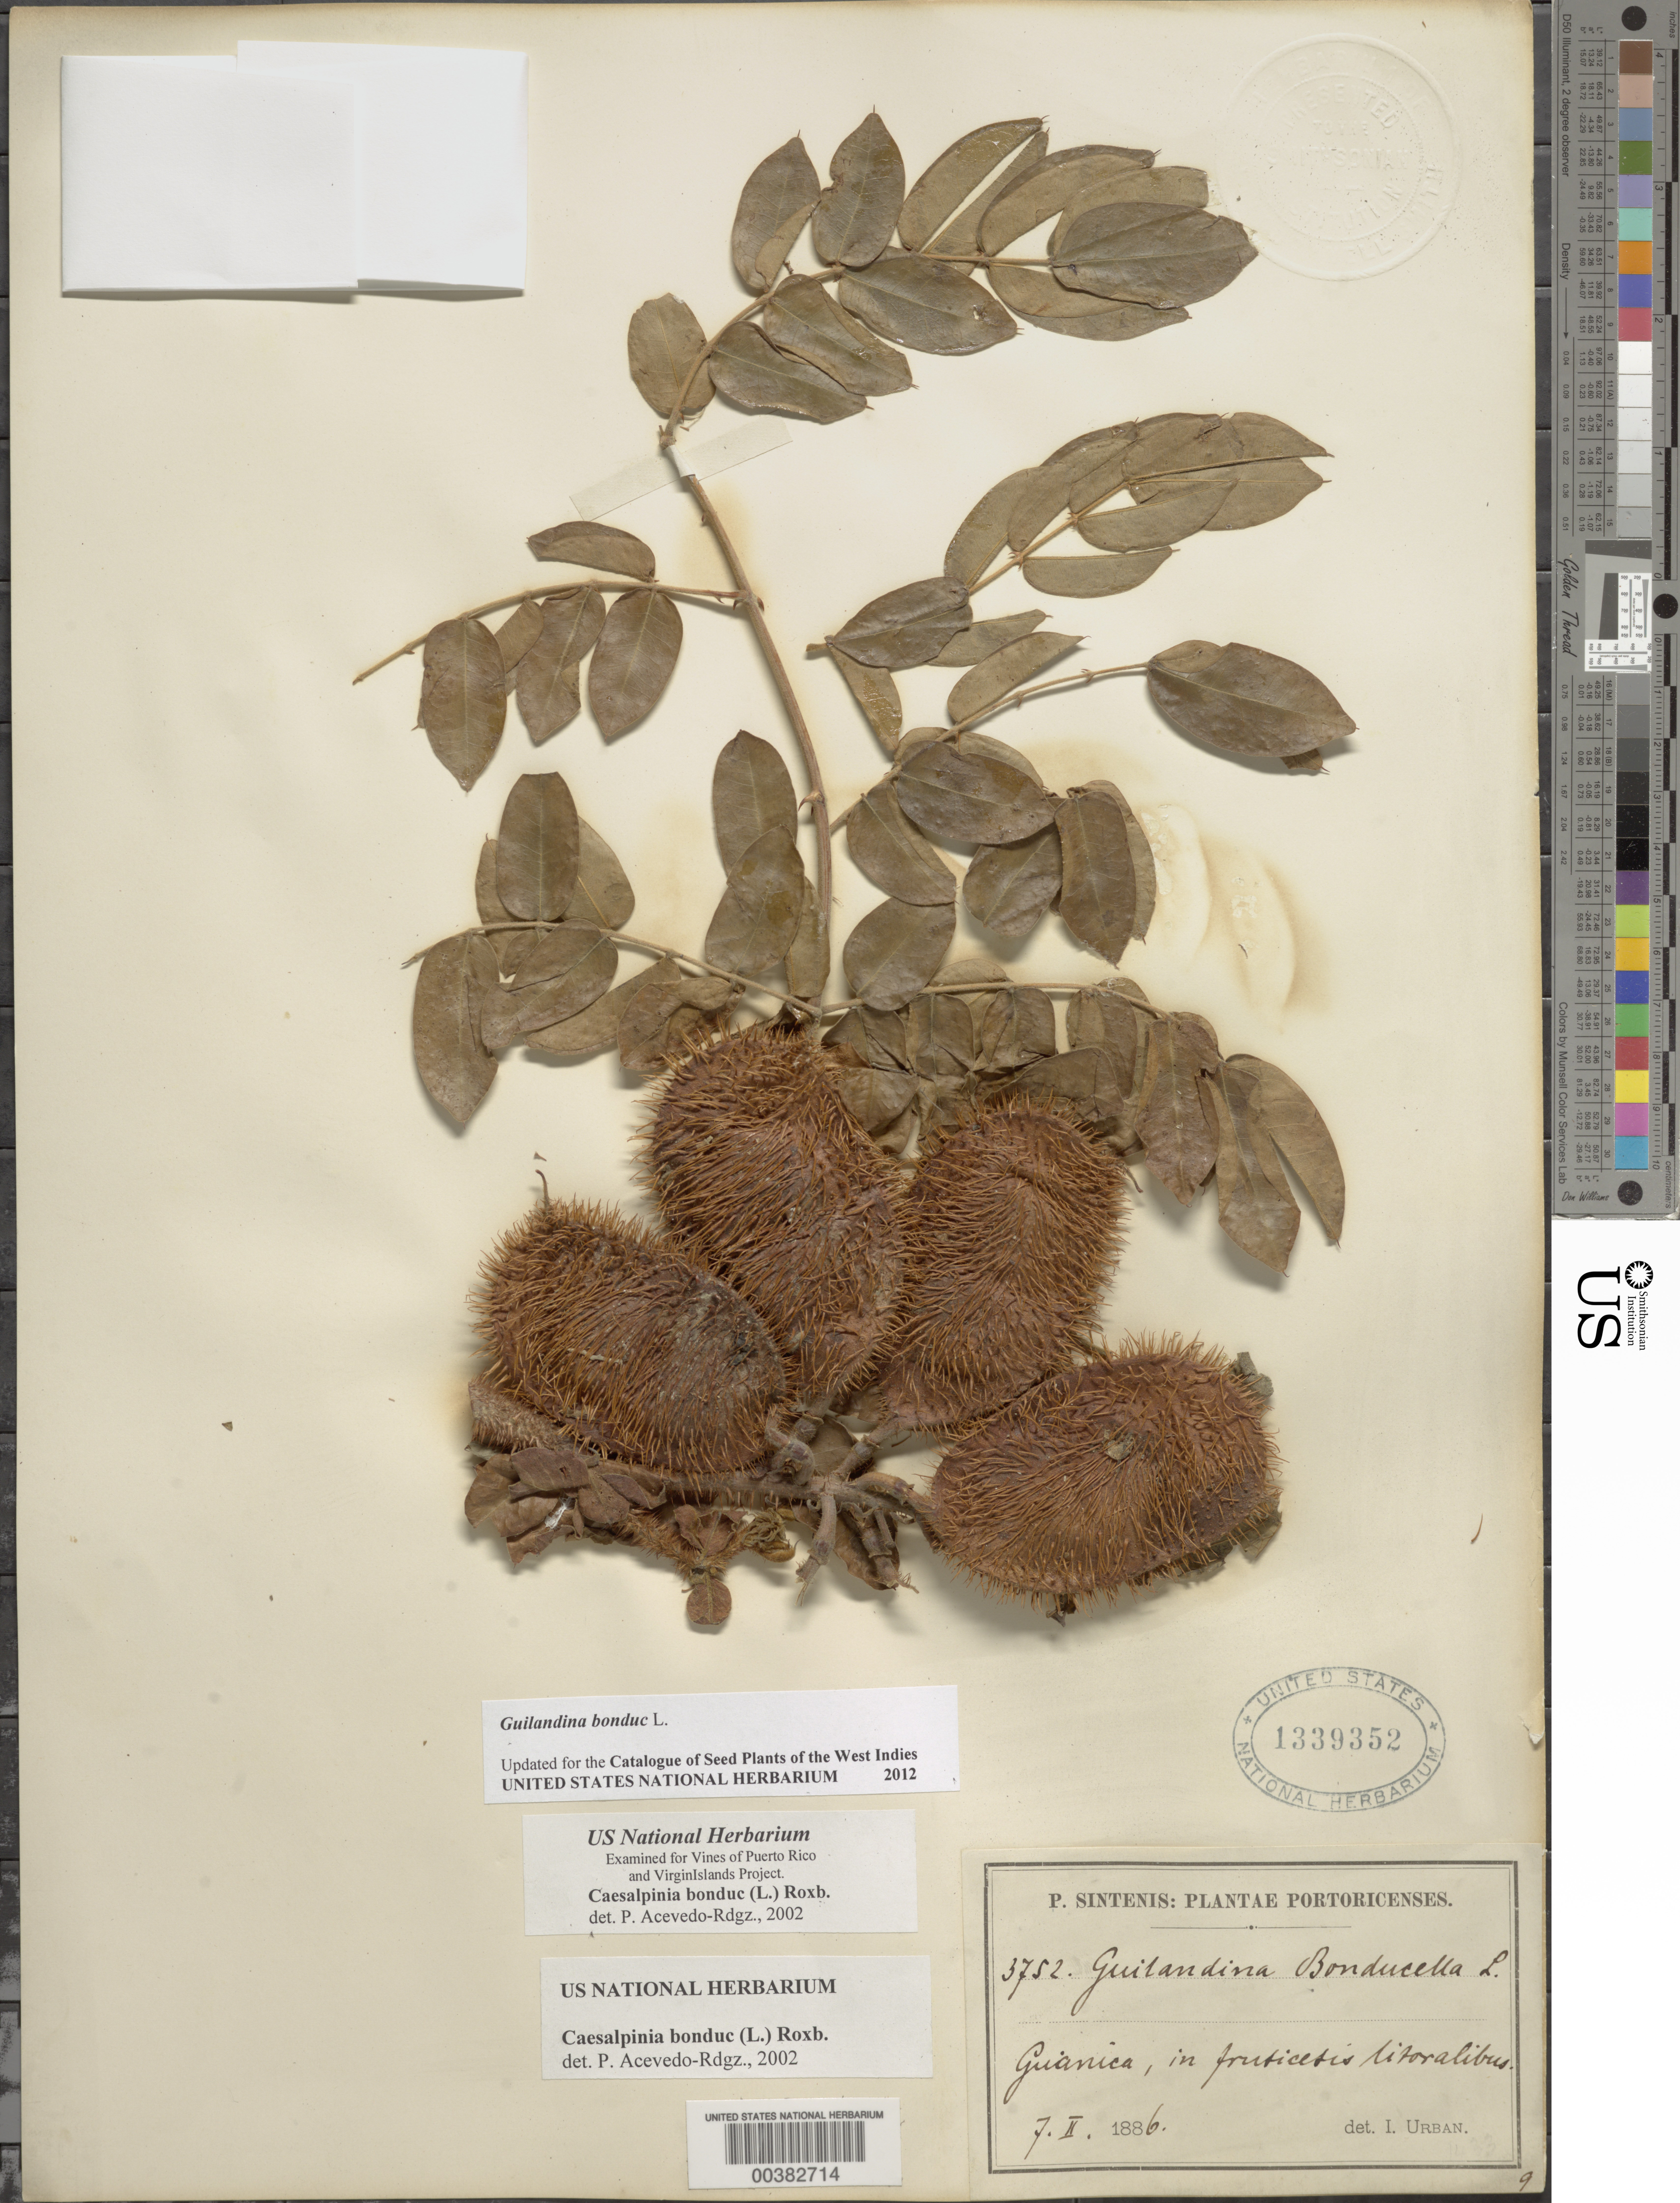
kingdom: Plantae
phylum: Tracheophyta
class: Magnoliopsida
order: Fabales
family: Fabaceae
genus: Guilandina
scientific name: Guilandina bonduc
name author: L.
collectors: P. Sintenis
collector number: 3752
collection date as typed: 07 Oct 1886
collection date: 1886-10-07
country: Puerto Rico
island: Greater Antilles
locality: Guanica.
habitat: in fruticetis litoralibus.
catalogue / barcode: US 1339352